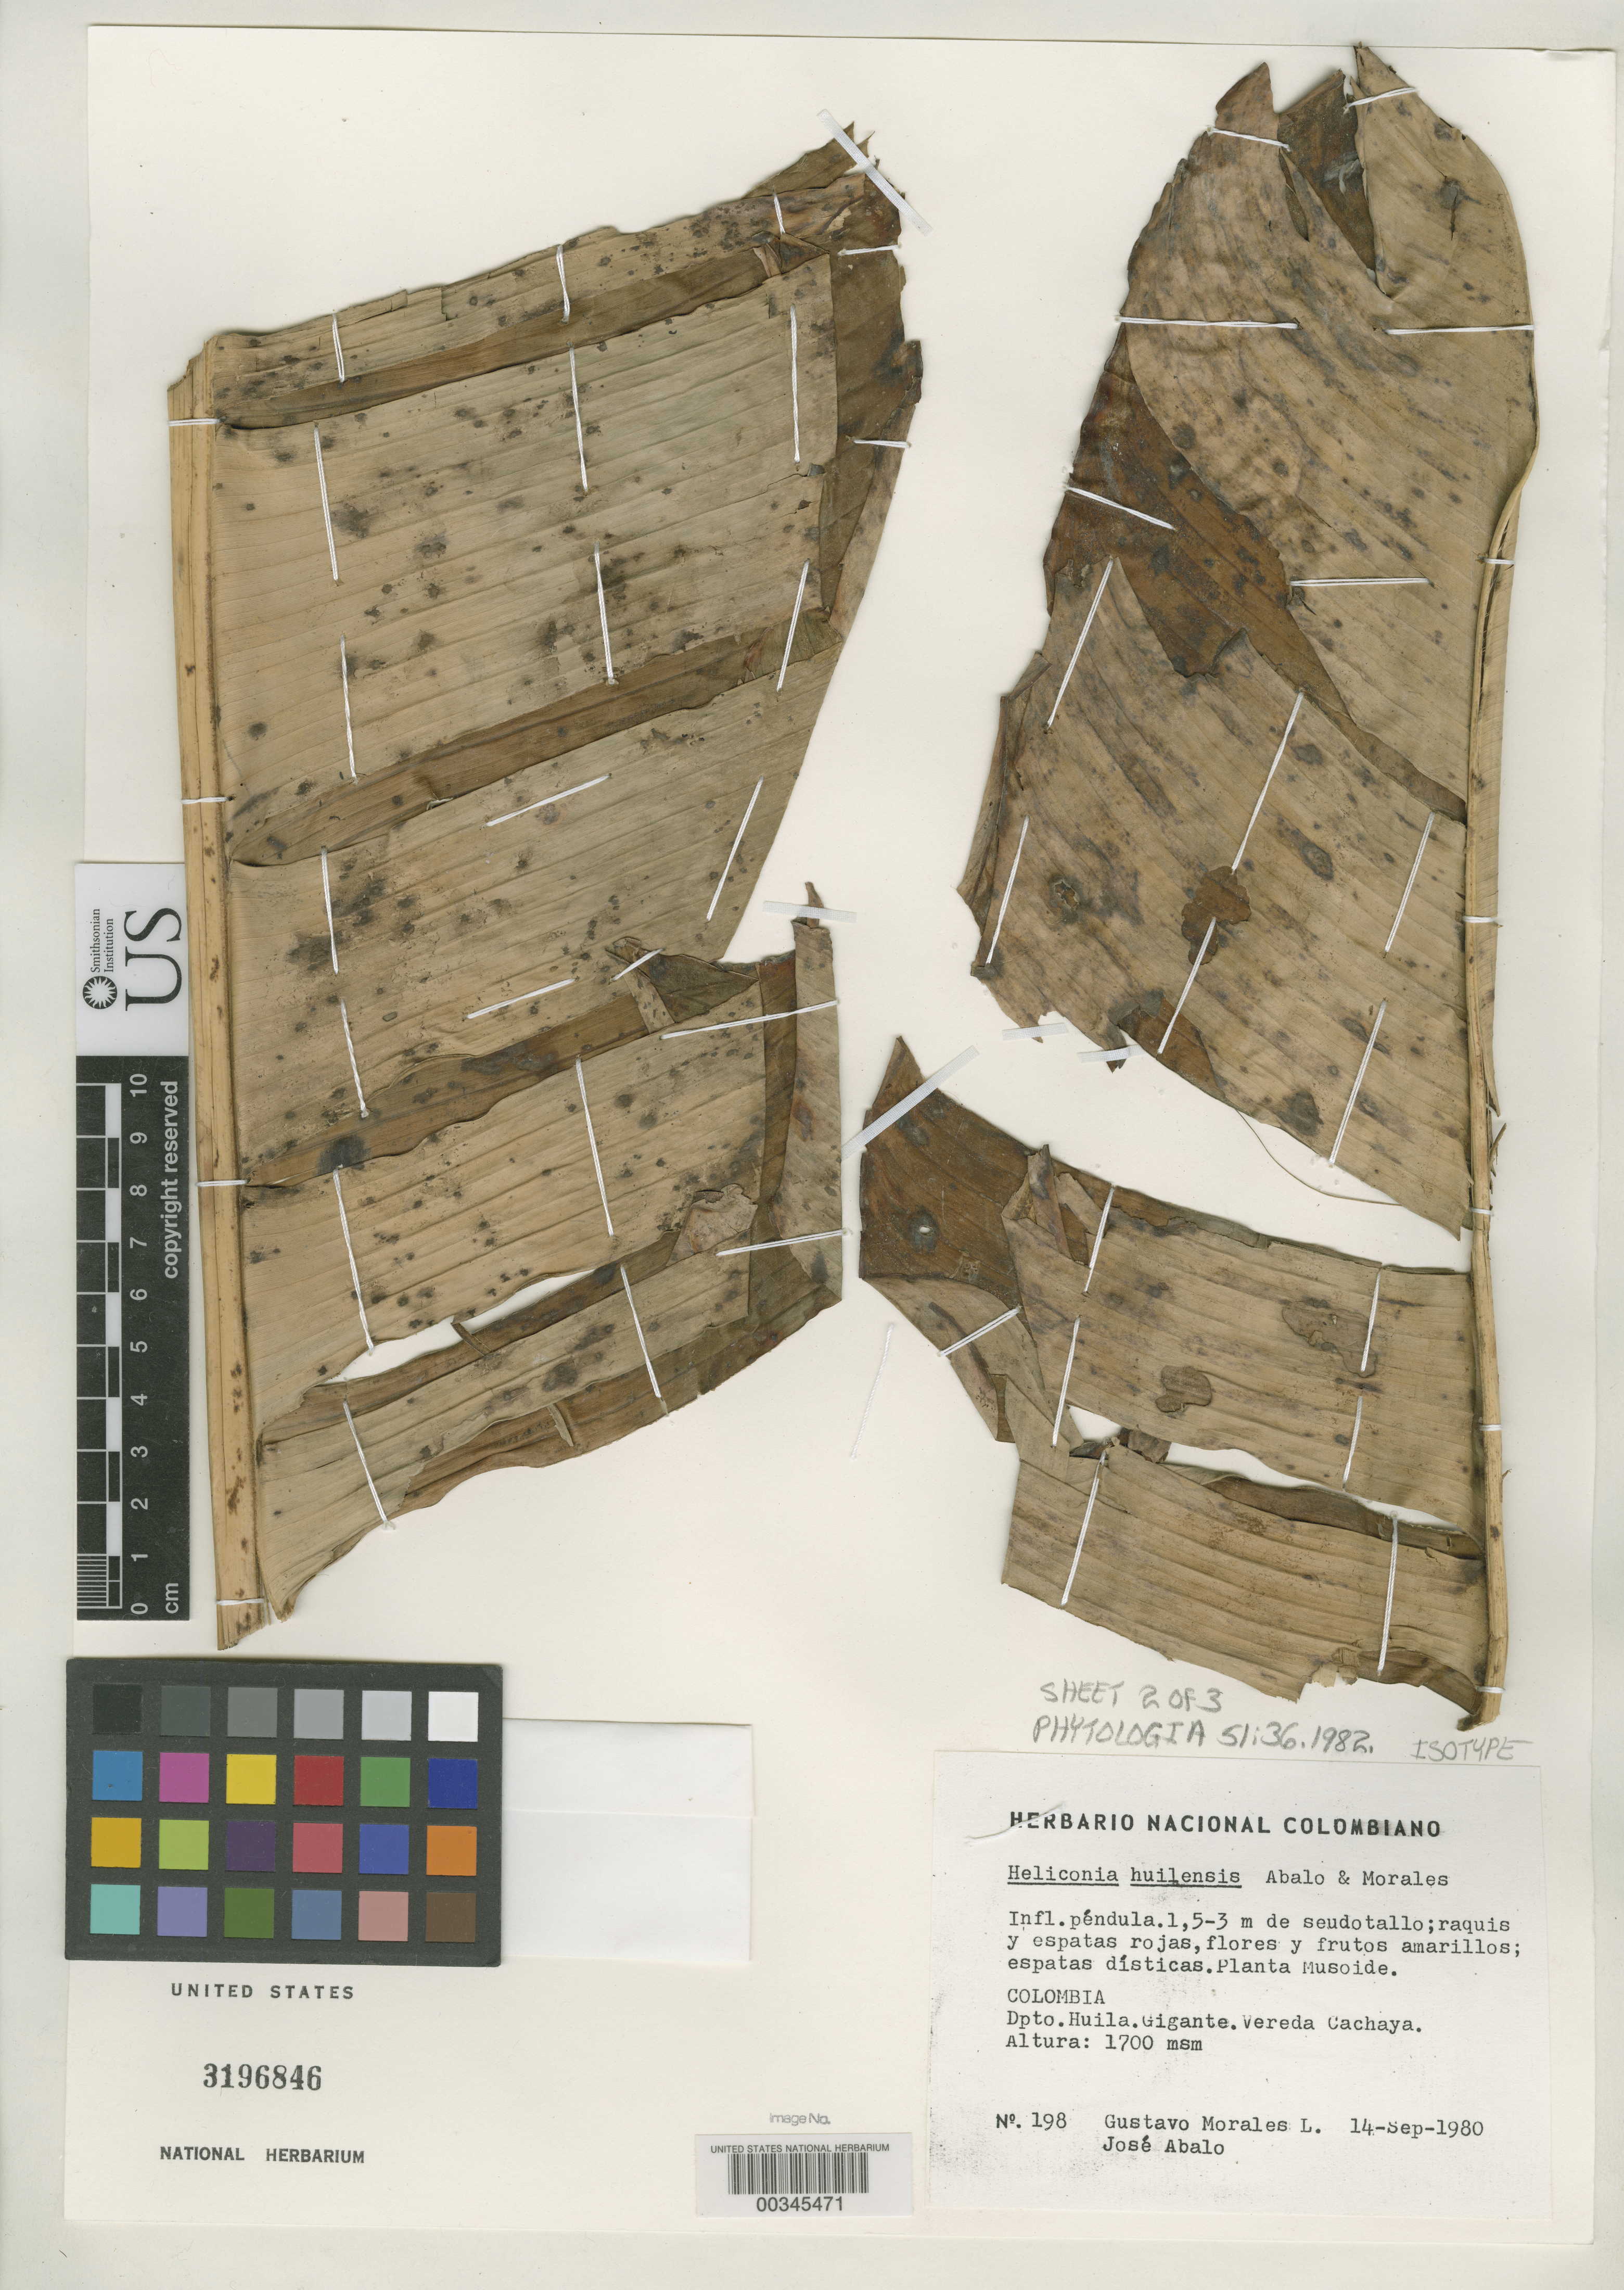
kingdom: Plantae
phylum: Tracheophyta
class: Liliopsida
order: Zingiberales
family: Heliconiaceae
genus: Heliconia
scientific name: Heliconia huilensis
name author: Abalo & G. Morales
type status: Isotype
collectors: G. Morales L. & J. E. Abalo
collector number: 198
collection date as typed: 14 Sep 1980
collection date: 1980-09-14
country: Colombia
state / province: Huila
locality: Gigante, Vereda Cachaya.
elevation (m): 1700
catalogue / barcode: US 3196846